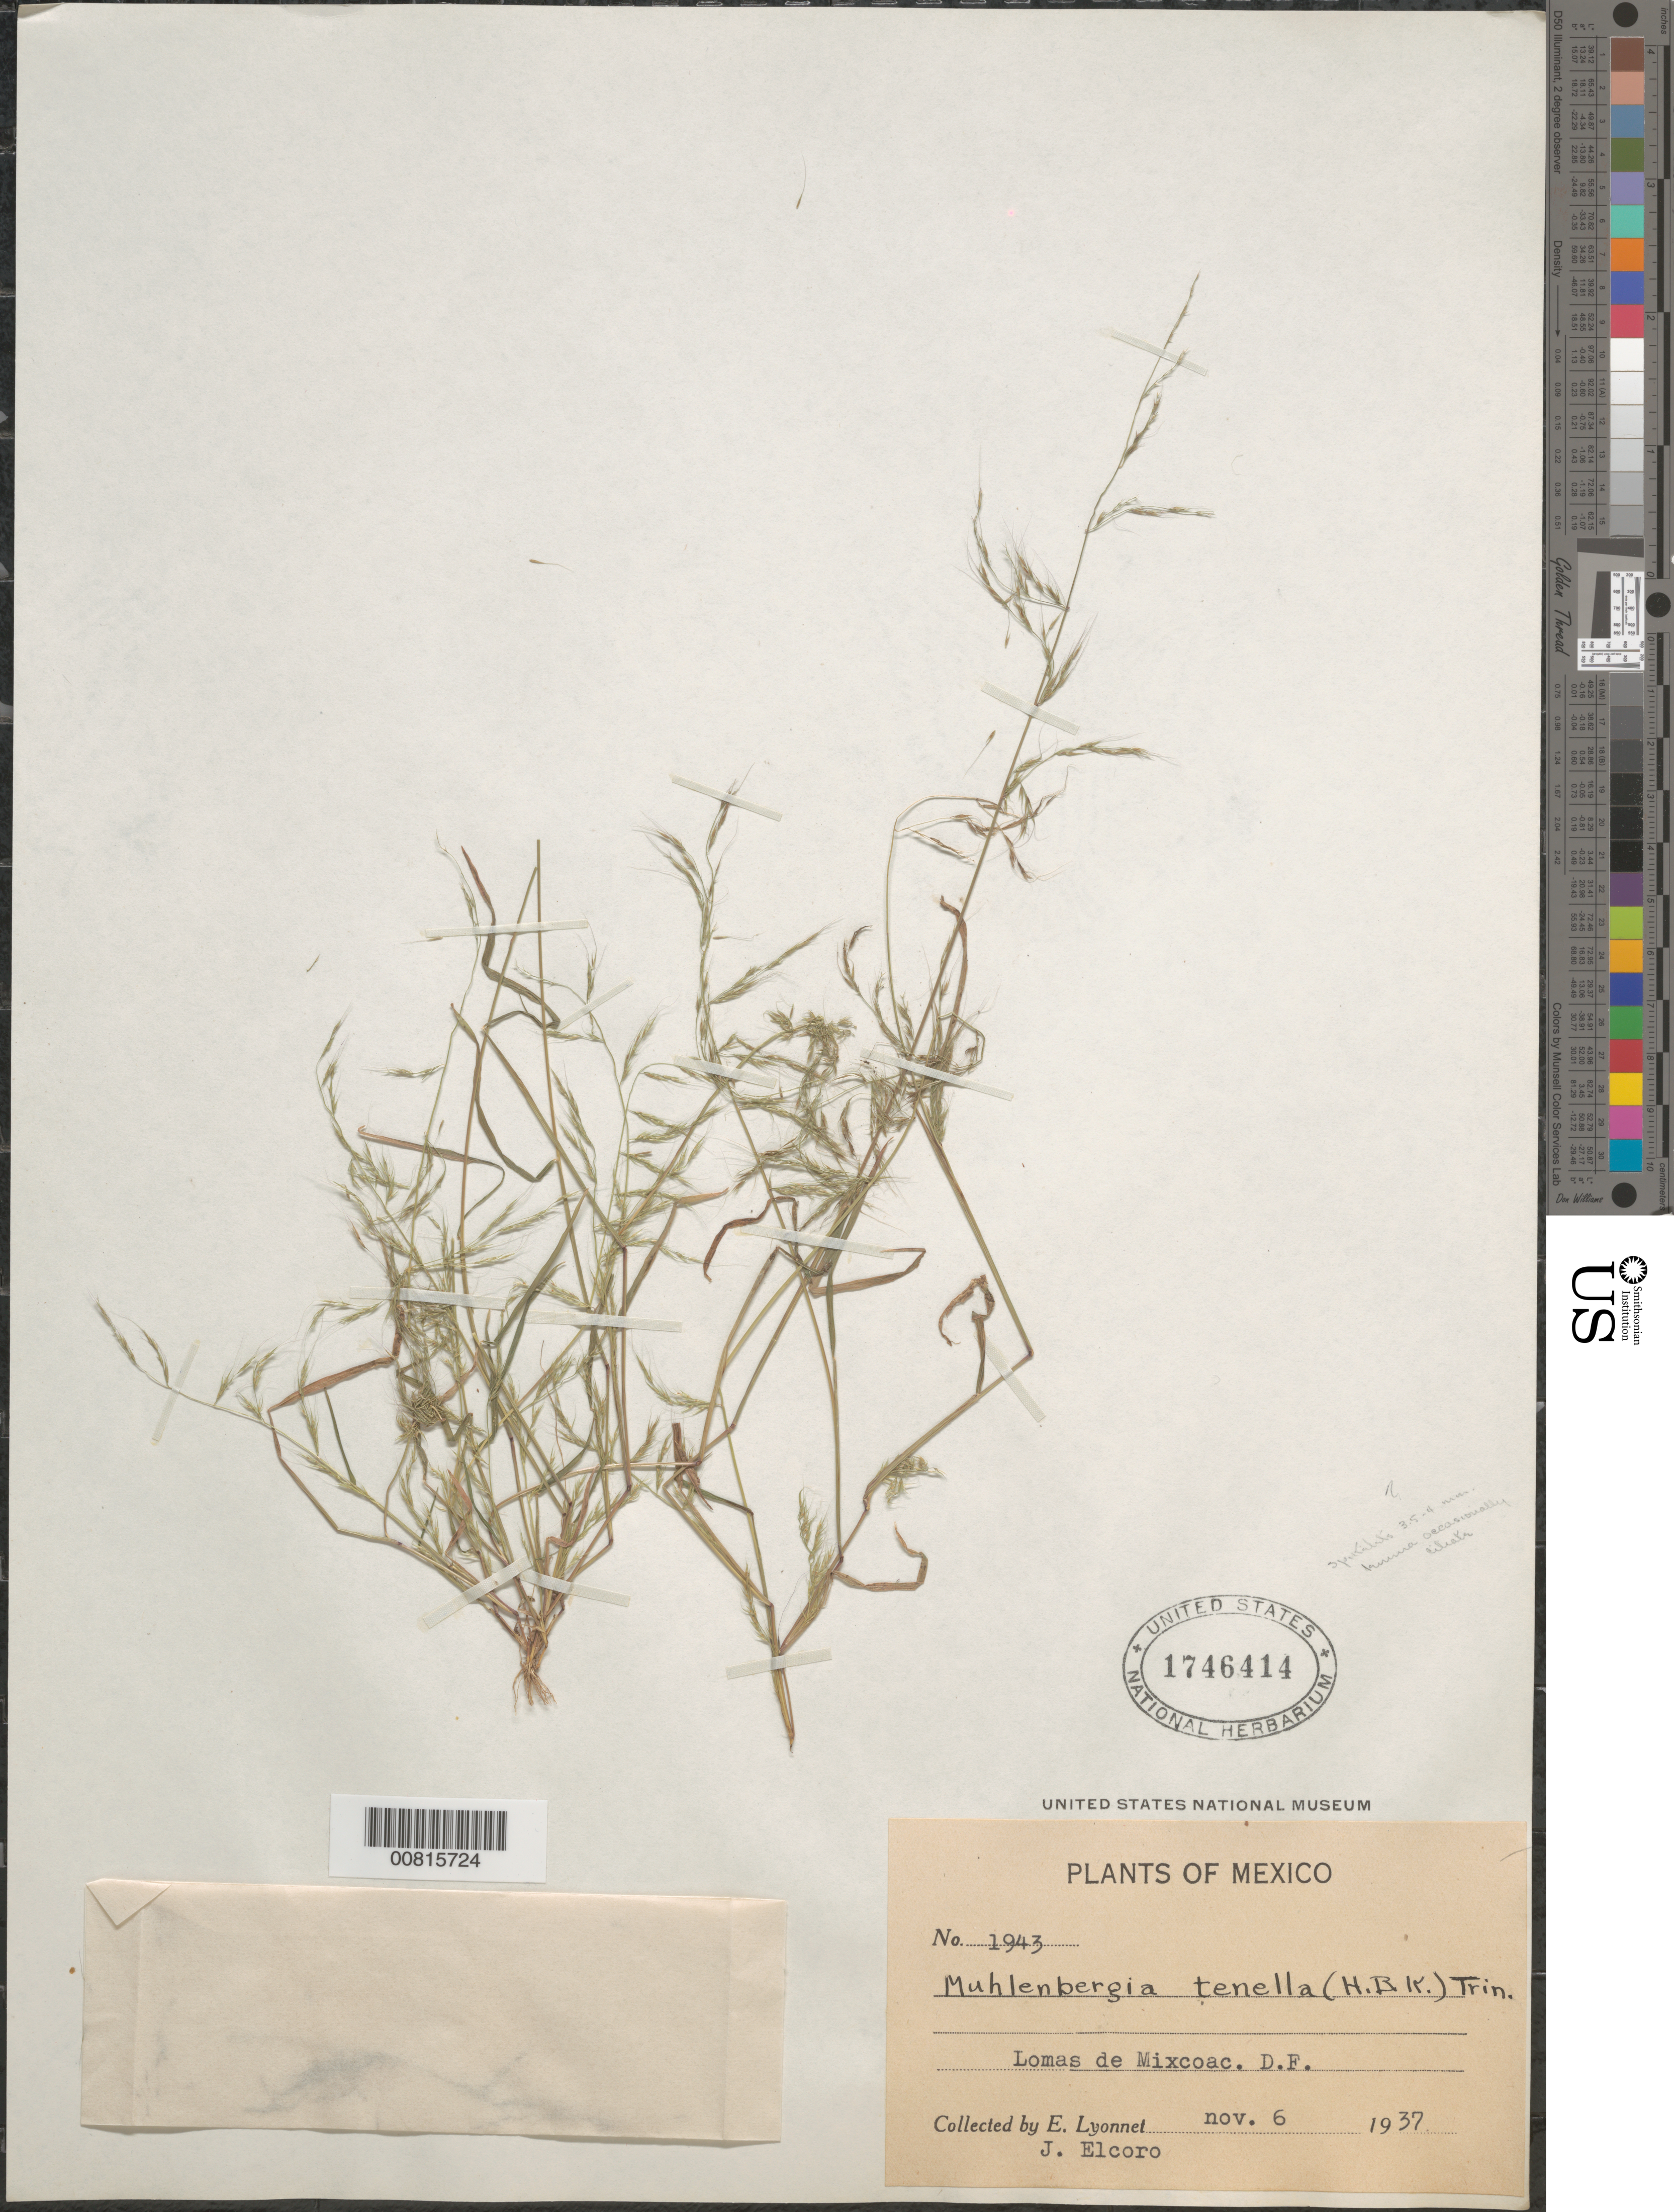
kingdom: Plantae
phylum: Tracheophyta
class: Liliopsida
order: Poales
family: Poaceae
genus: Muhlenbergia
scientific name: Muhlenbergia tenella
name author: (Kunth) Trin.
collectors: Bro. E. Lyonnet & J. Elcoro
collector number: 1943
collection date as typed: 06 Nov 1937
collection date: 1937-11-06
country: Mexico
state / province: Distrito Federal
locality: Lomas de Mixcoac, D.F.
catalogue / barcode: US 1746414